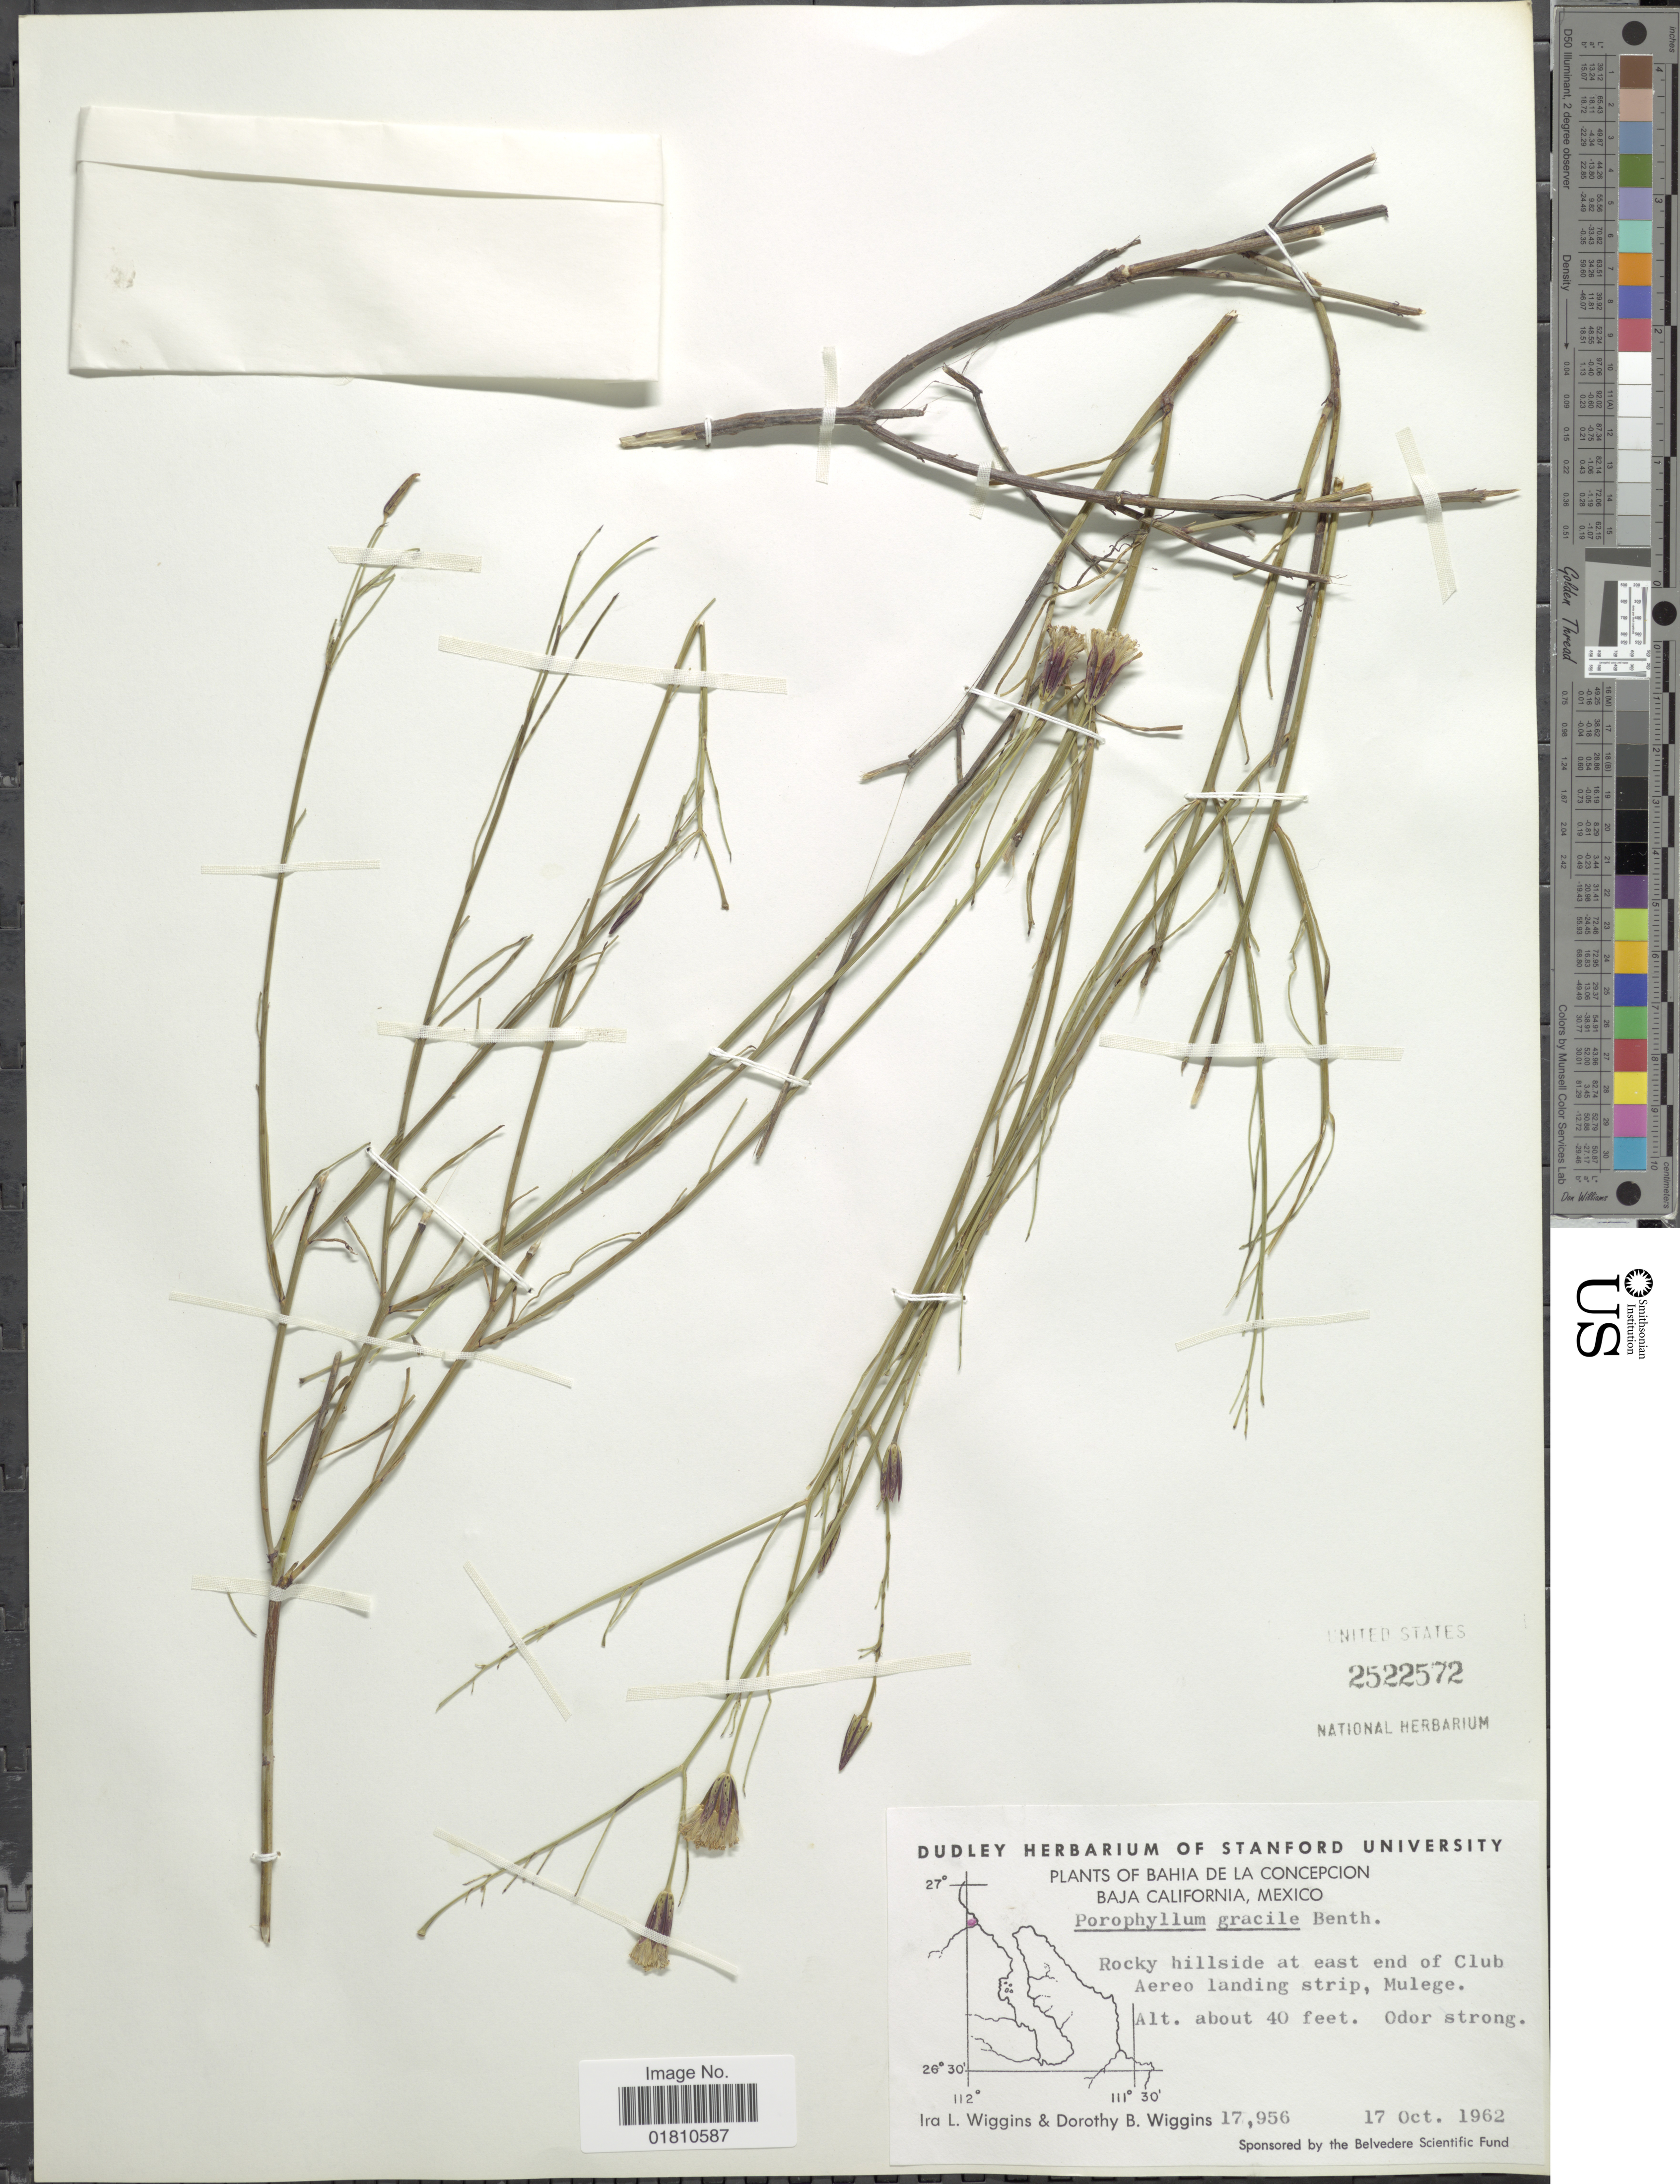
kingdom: Plantae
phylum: Tracheophyta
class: Magnoliopsida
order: Asterales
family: Asteraceae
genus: Porophyllum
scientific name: Porophyllum gracile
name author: Benth.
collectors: I. L. Wiggins & D. B. Wiggins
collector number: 17956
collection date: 1962-10-17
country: Mexico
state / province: Baja California Sur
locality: Bahia de la Concepcion, rocky hillside at east end of Club Aereo landing strip, Mulege, odor strong.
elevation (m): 12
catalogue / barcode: US 2522572